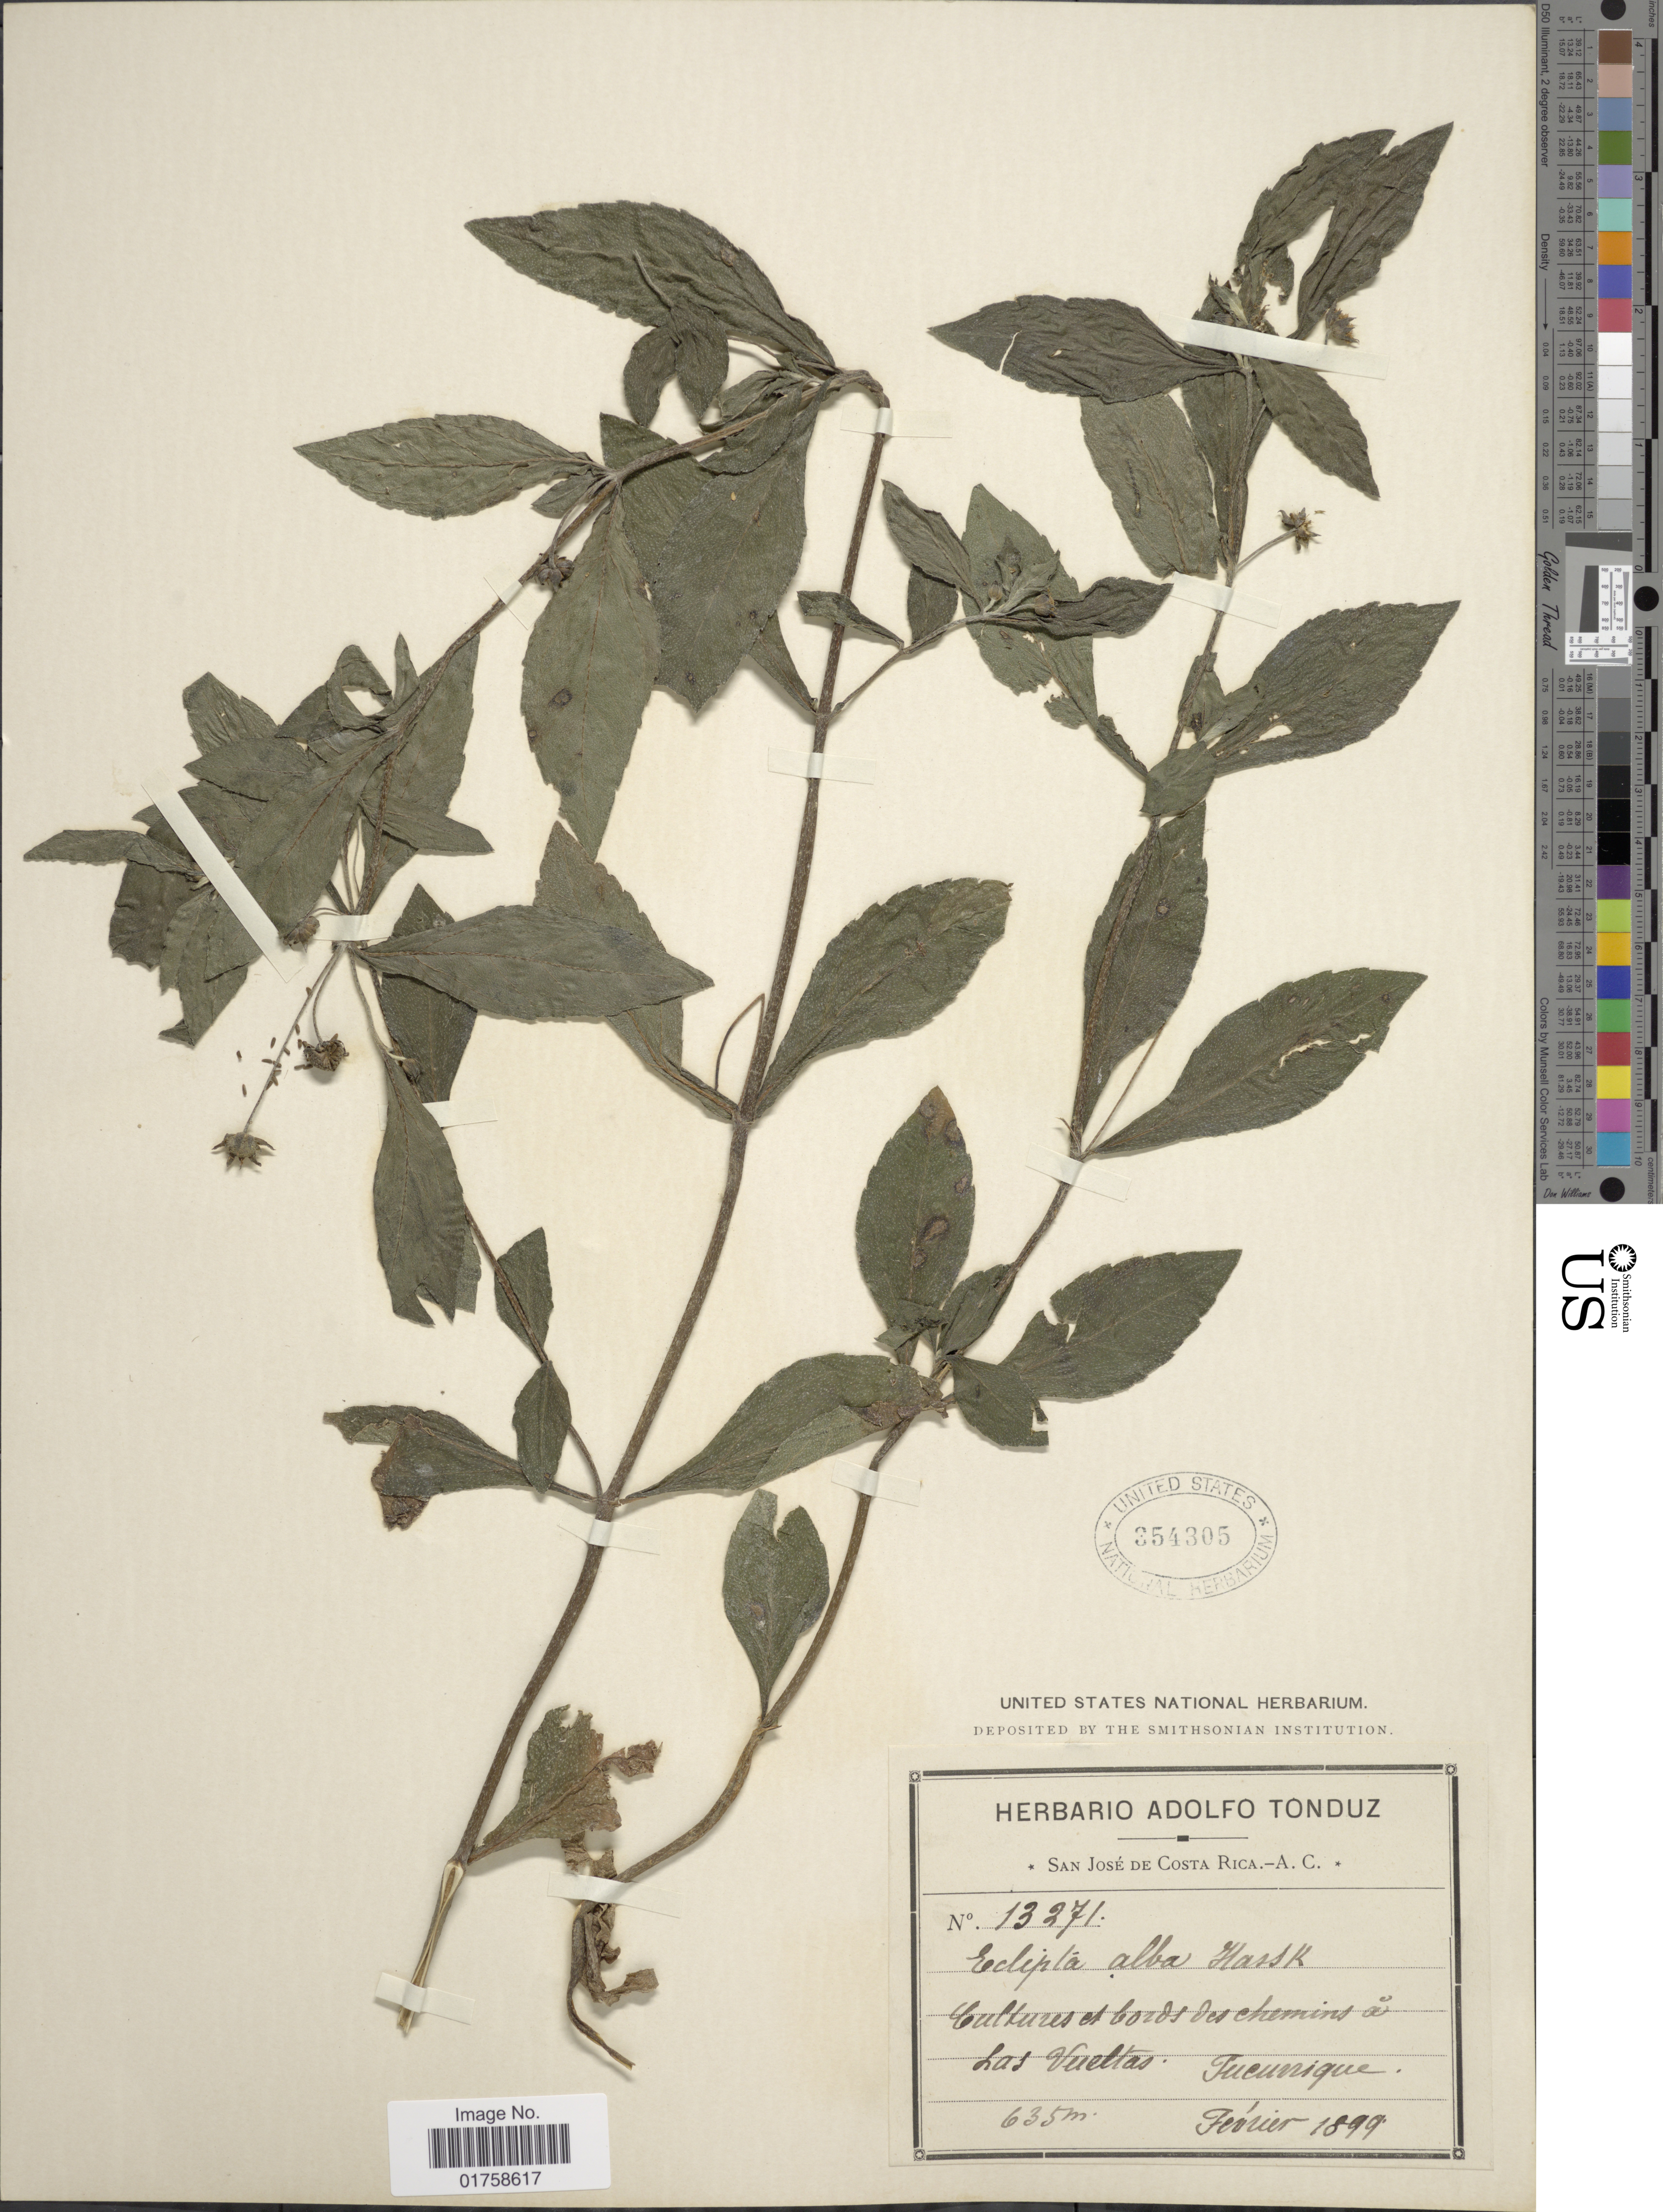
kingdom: Plantae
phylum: Tracheophyta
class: Magnoliopsida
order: Asterales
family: Asteraceae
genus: Eclipta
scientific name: Eclipta alba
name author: (L.) Hassk.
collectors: ex Herb. Adolfo Tonduz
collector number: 13271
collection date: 1899-02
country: Costa Rica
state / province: San José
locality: San José de Costa Rica. - A. C. Fucunique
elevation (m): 635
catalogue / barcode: US 345305